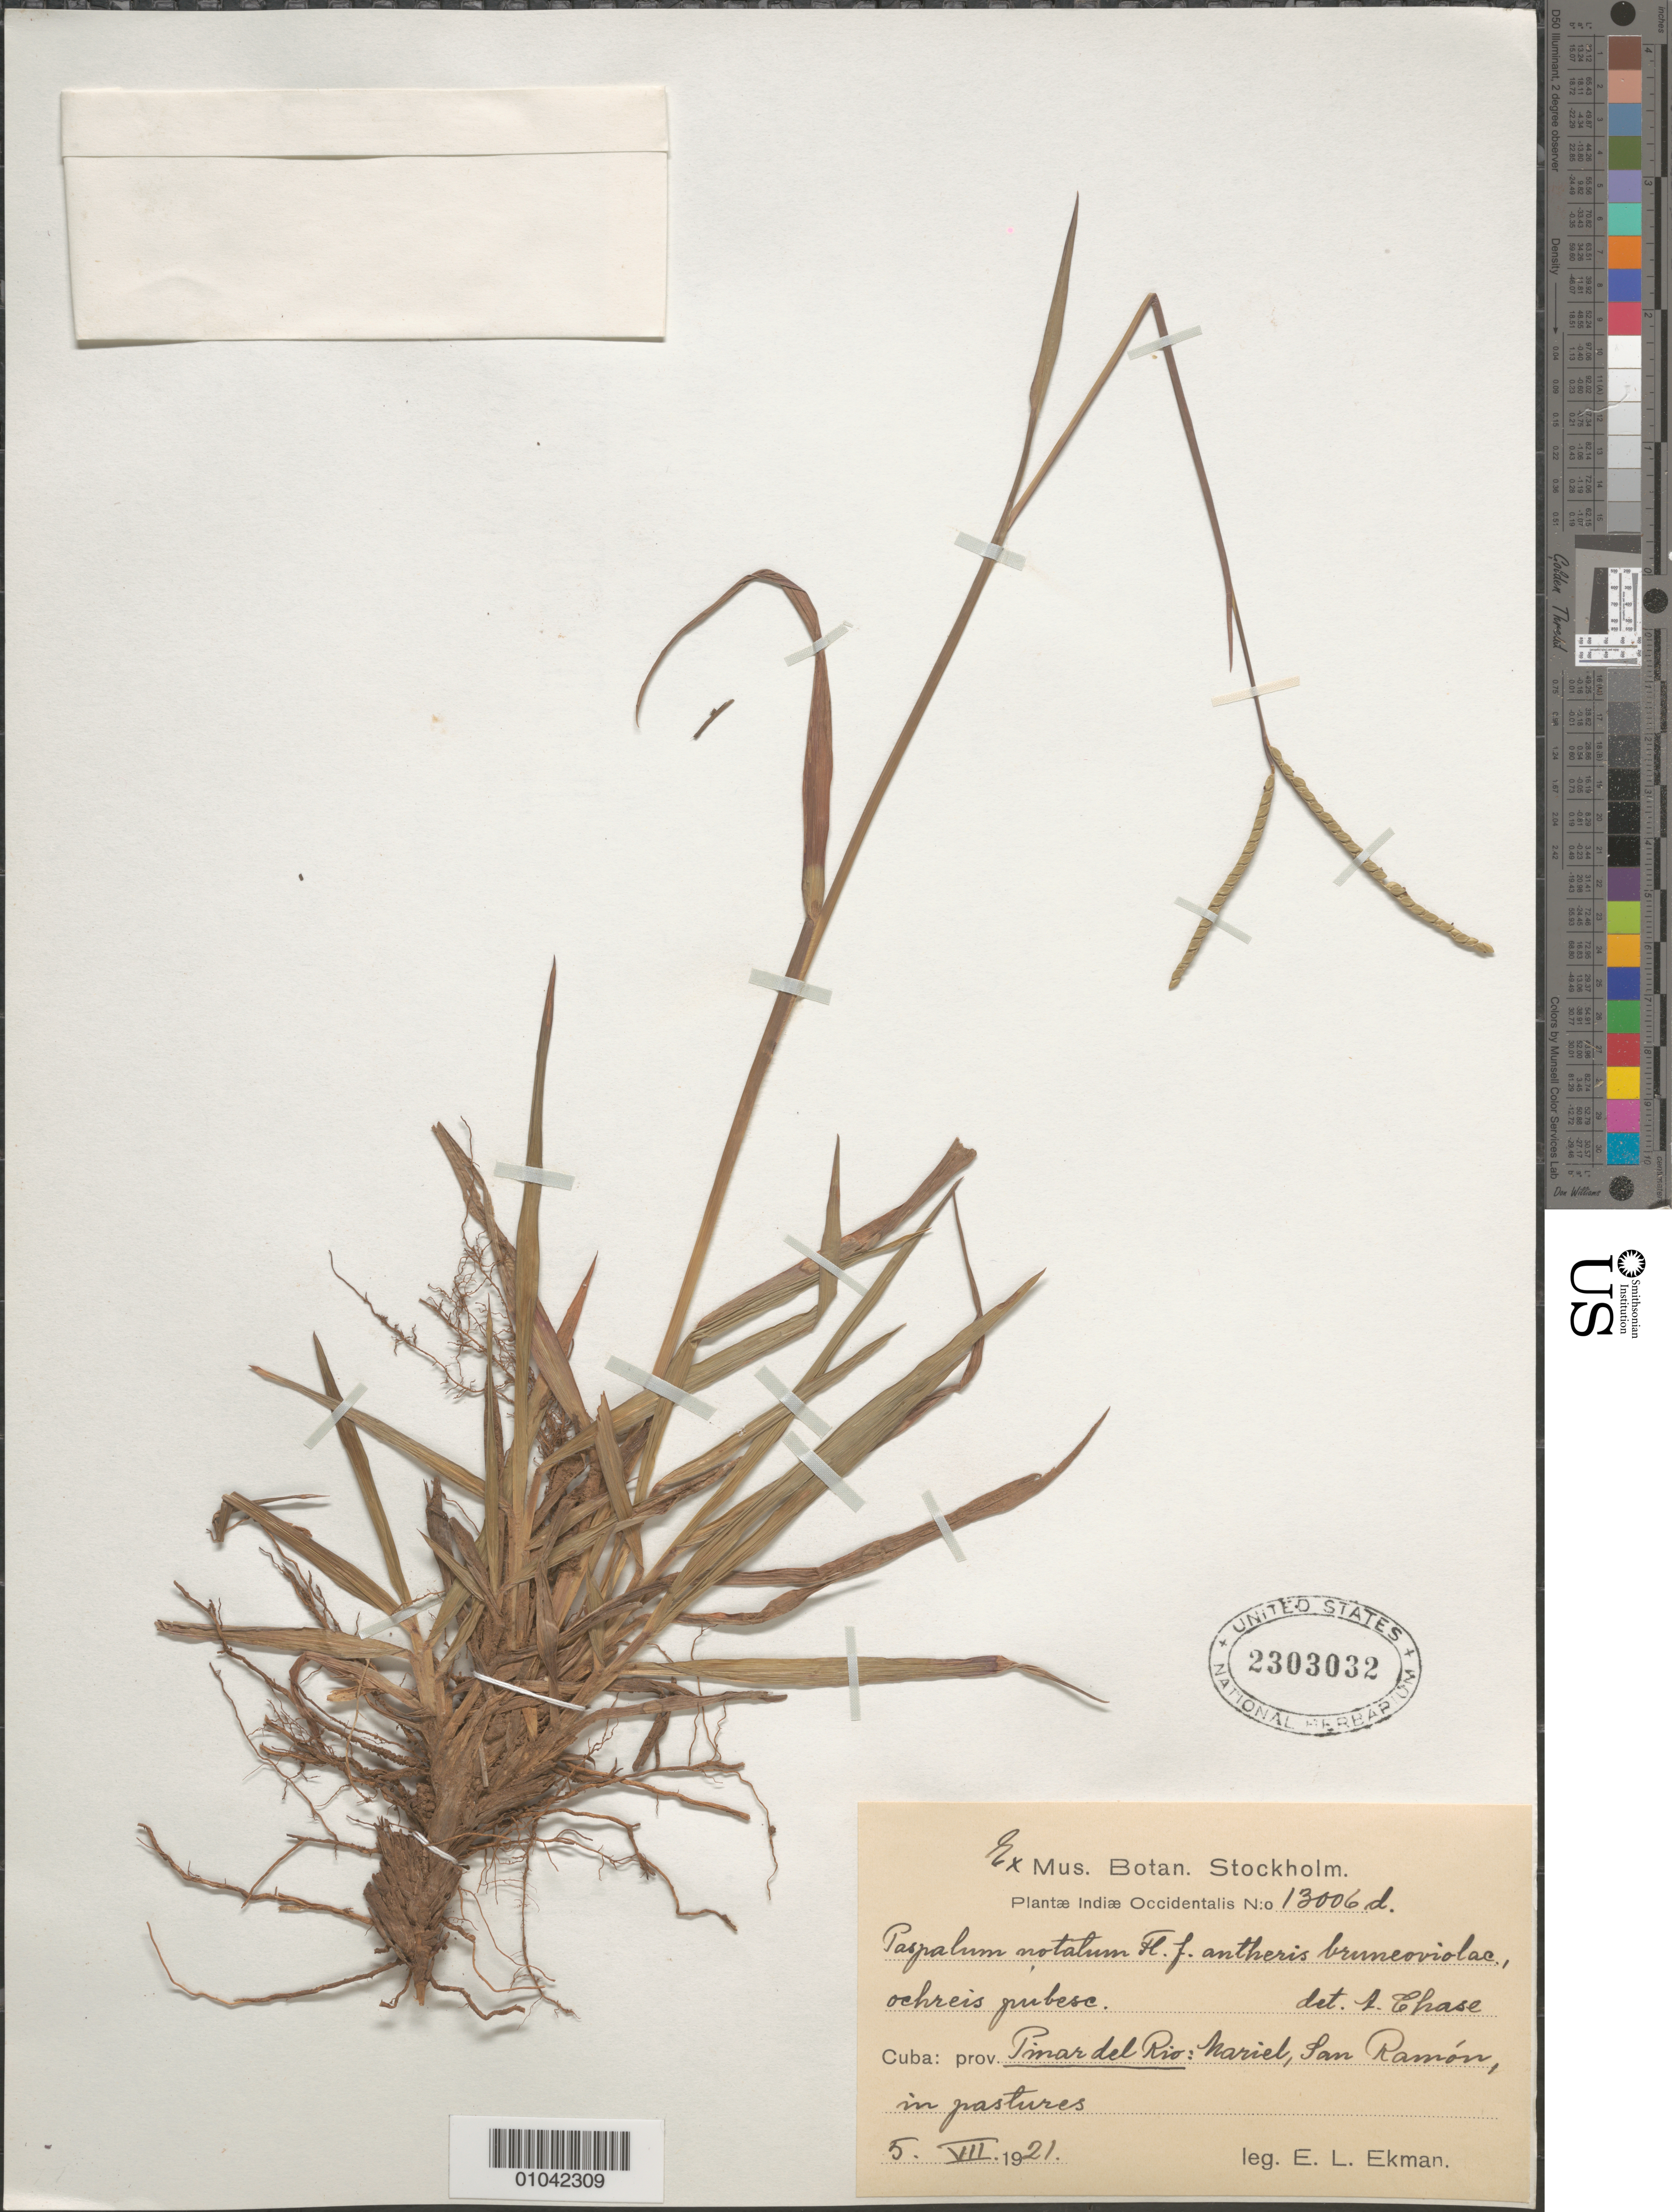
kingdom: Plantae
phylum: Tracheophyta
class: Liliopsida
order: Poales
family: Poaceae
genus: Paspalum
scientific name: Paspalum notatum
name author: Flüggé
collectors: E. L. Ekman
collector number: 13006d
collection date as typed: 05 Jul 1921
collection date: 1921-07-05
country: Cuba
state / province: Pinar del Rio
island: Cuba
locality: Mariel, San Ramon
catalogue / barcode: US 2303032